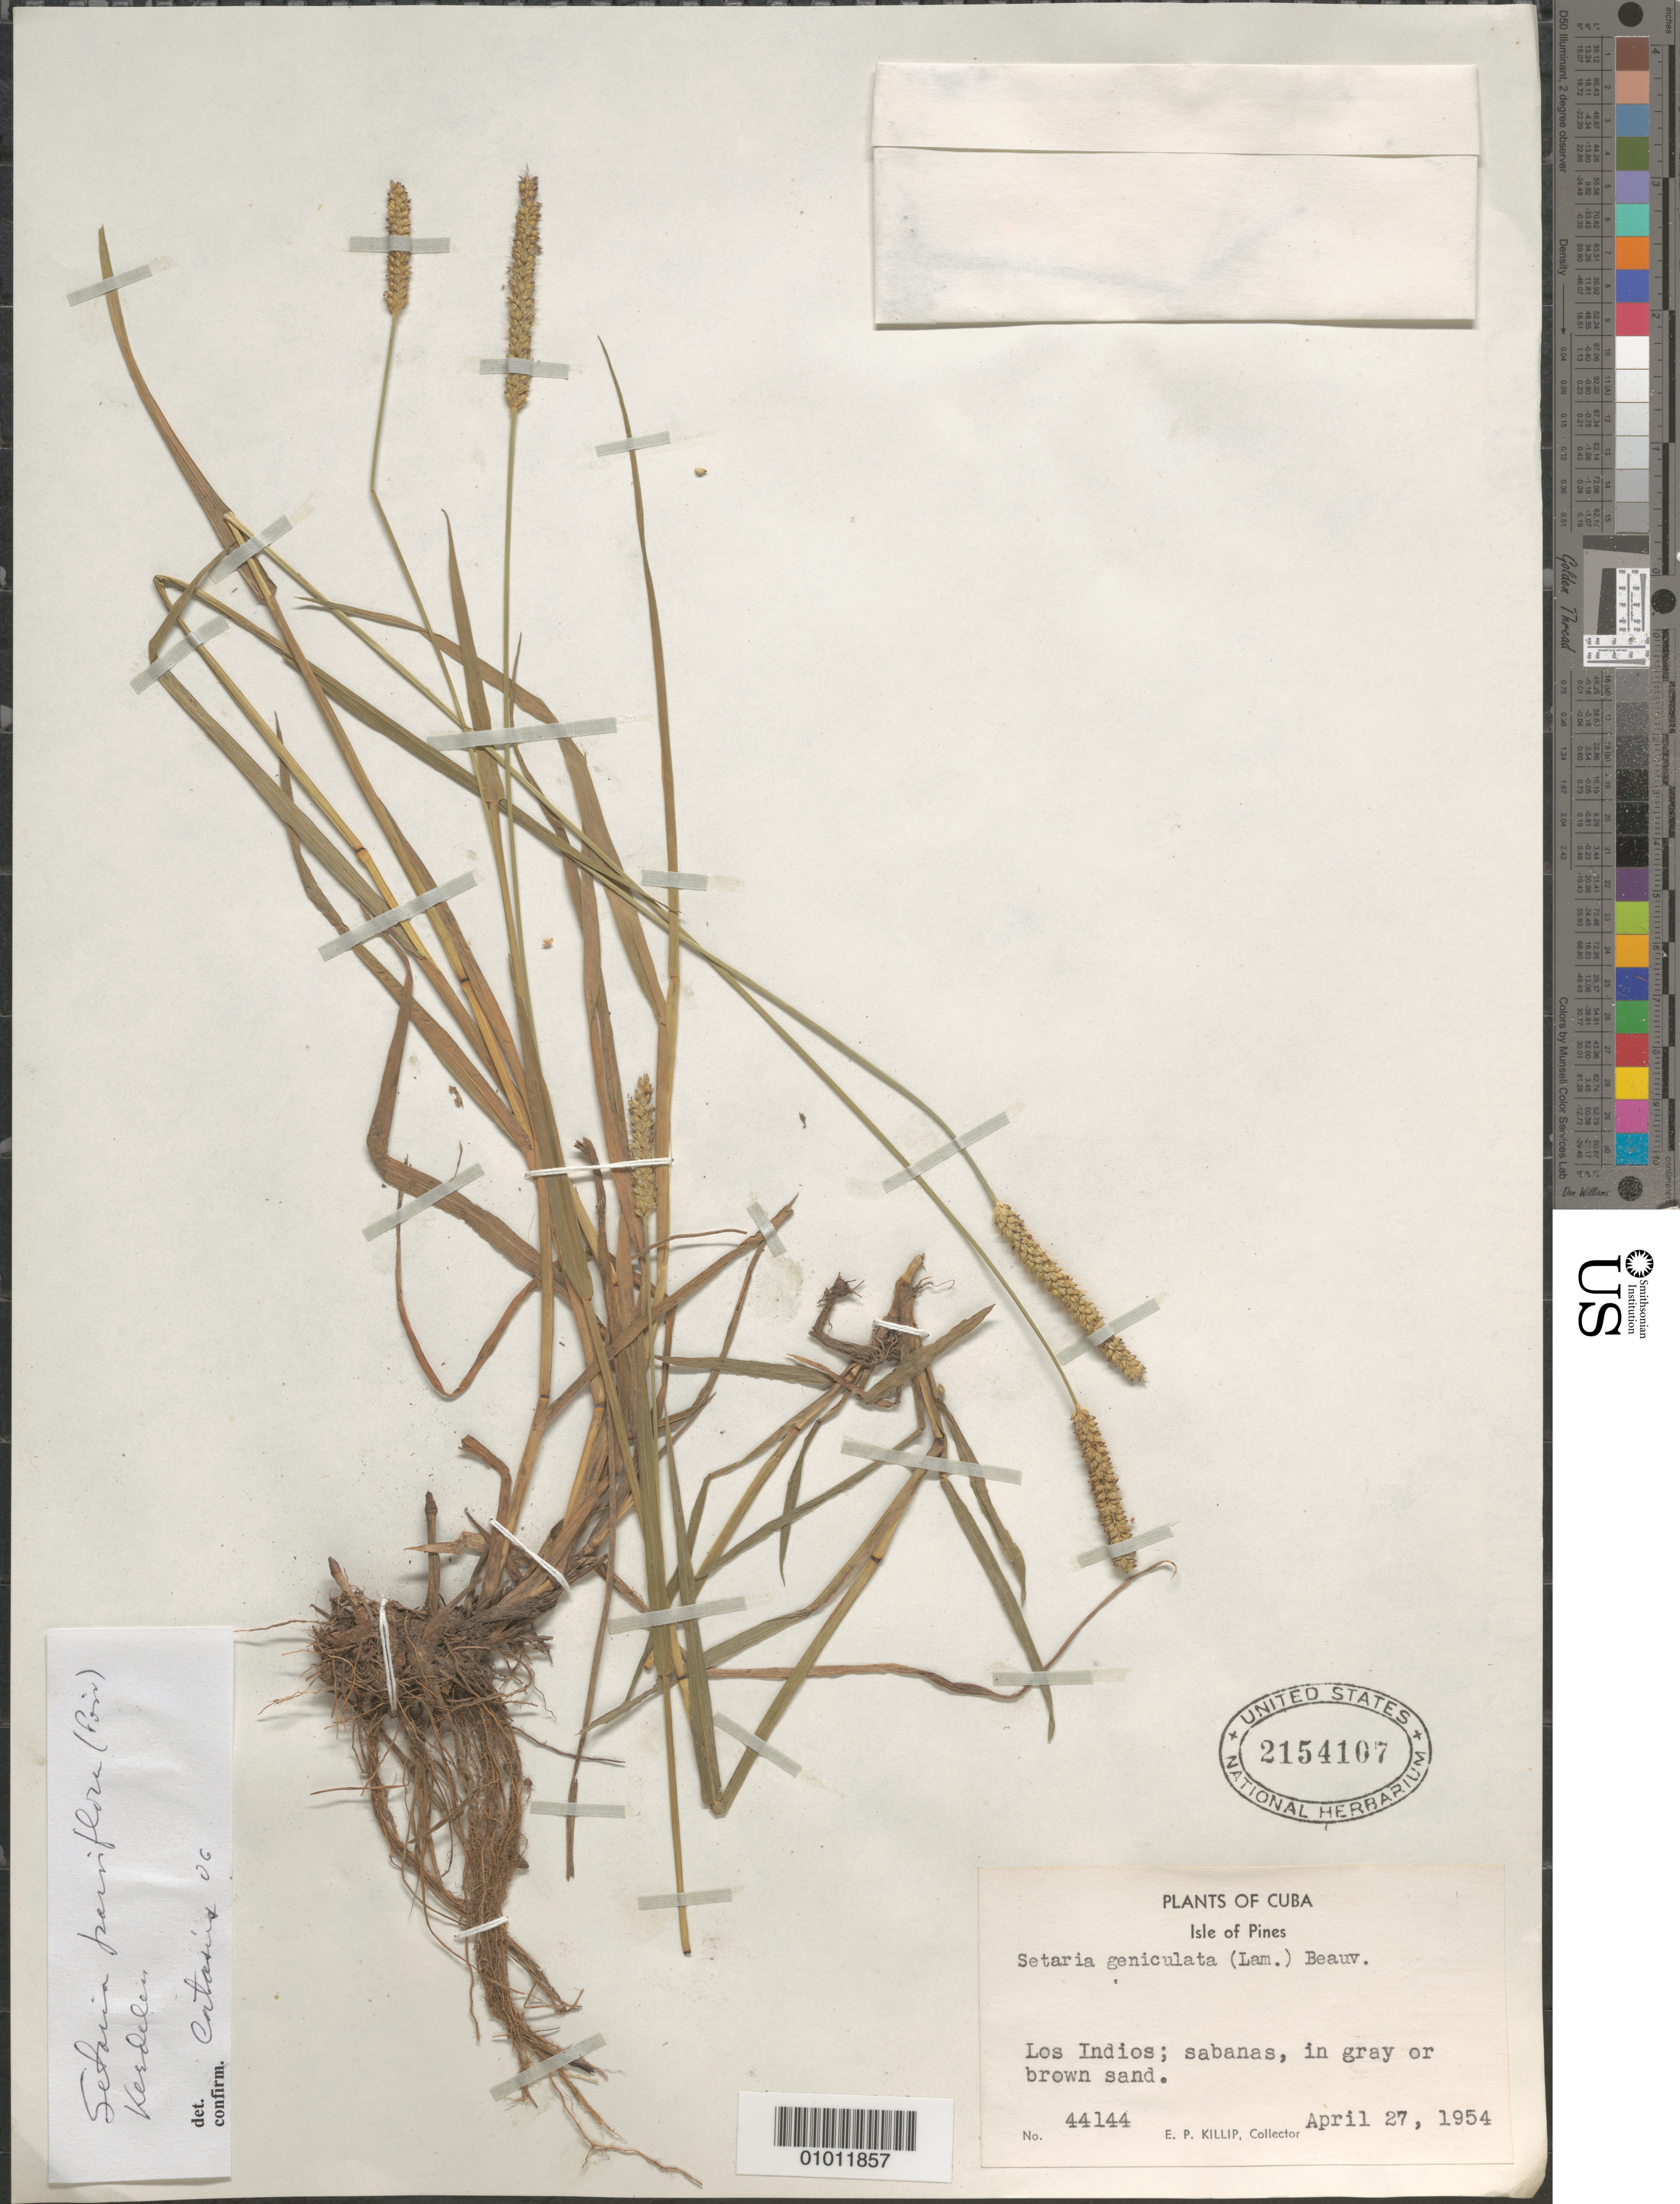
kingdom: Plantae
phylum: Tracheophyta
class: Liliopsida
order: Poales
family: Poaceae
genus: Setaria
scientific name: Setaria parviflora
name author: (Poir.) Kerguélen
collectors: E. P. Killip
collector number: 44144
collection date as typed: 27 Apr 1954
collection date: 1954-04-27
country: Cuba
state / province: Isla de la Juventud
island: Isla de la Juventud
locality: Los Indios, Isle of Pines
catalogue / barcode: US 2154107